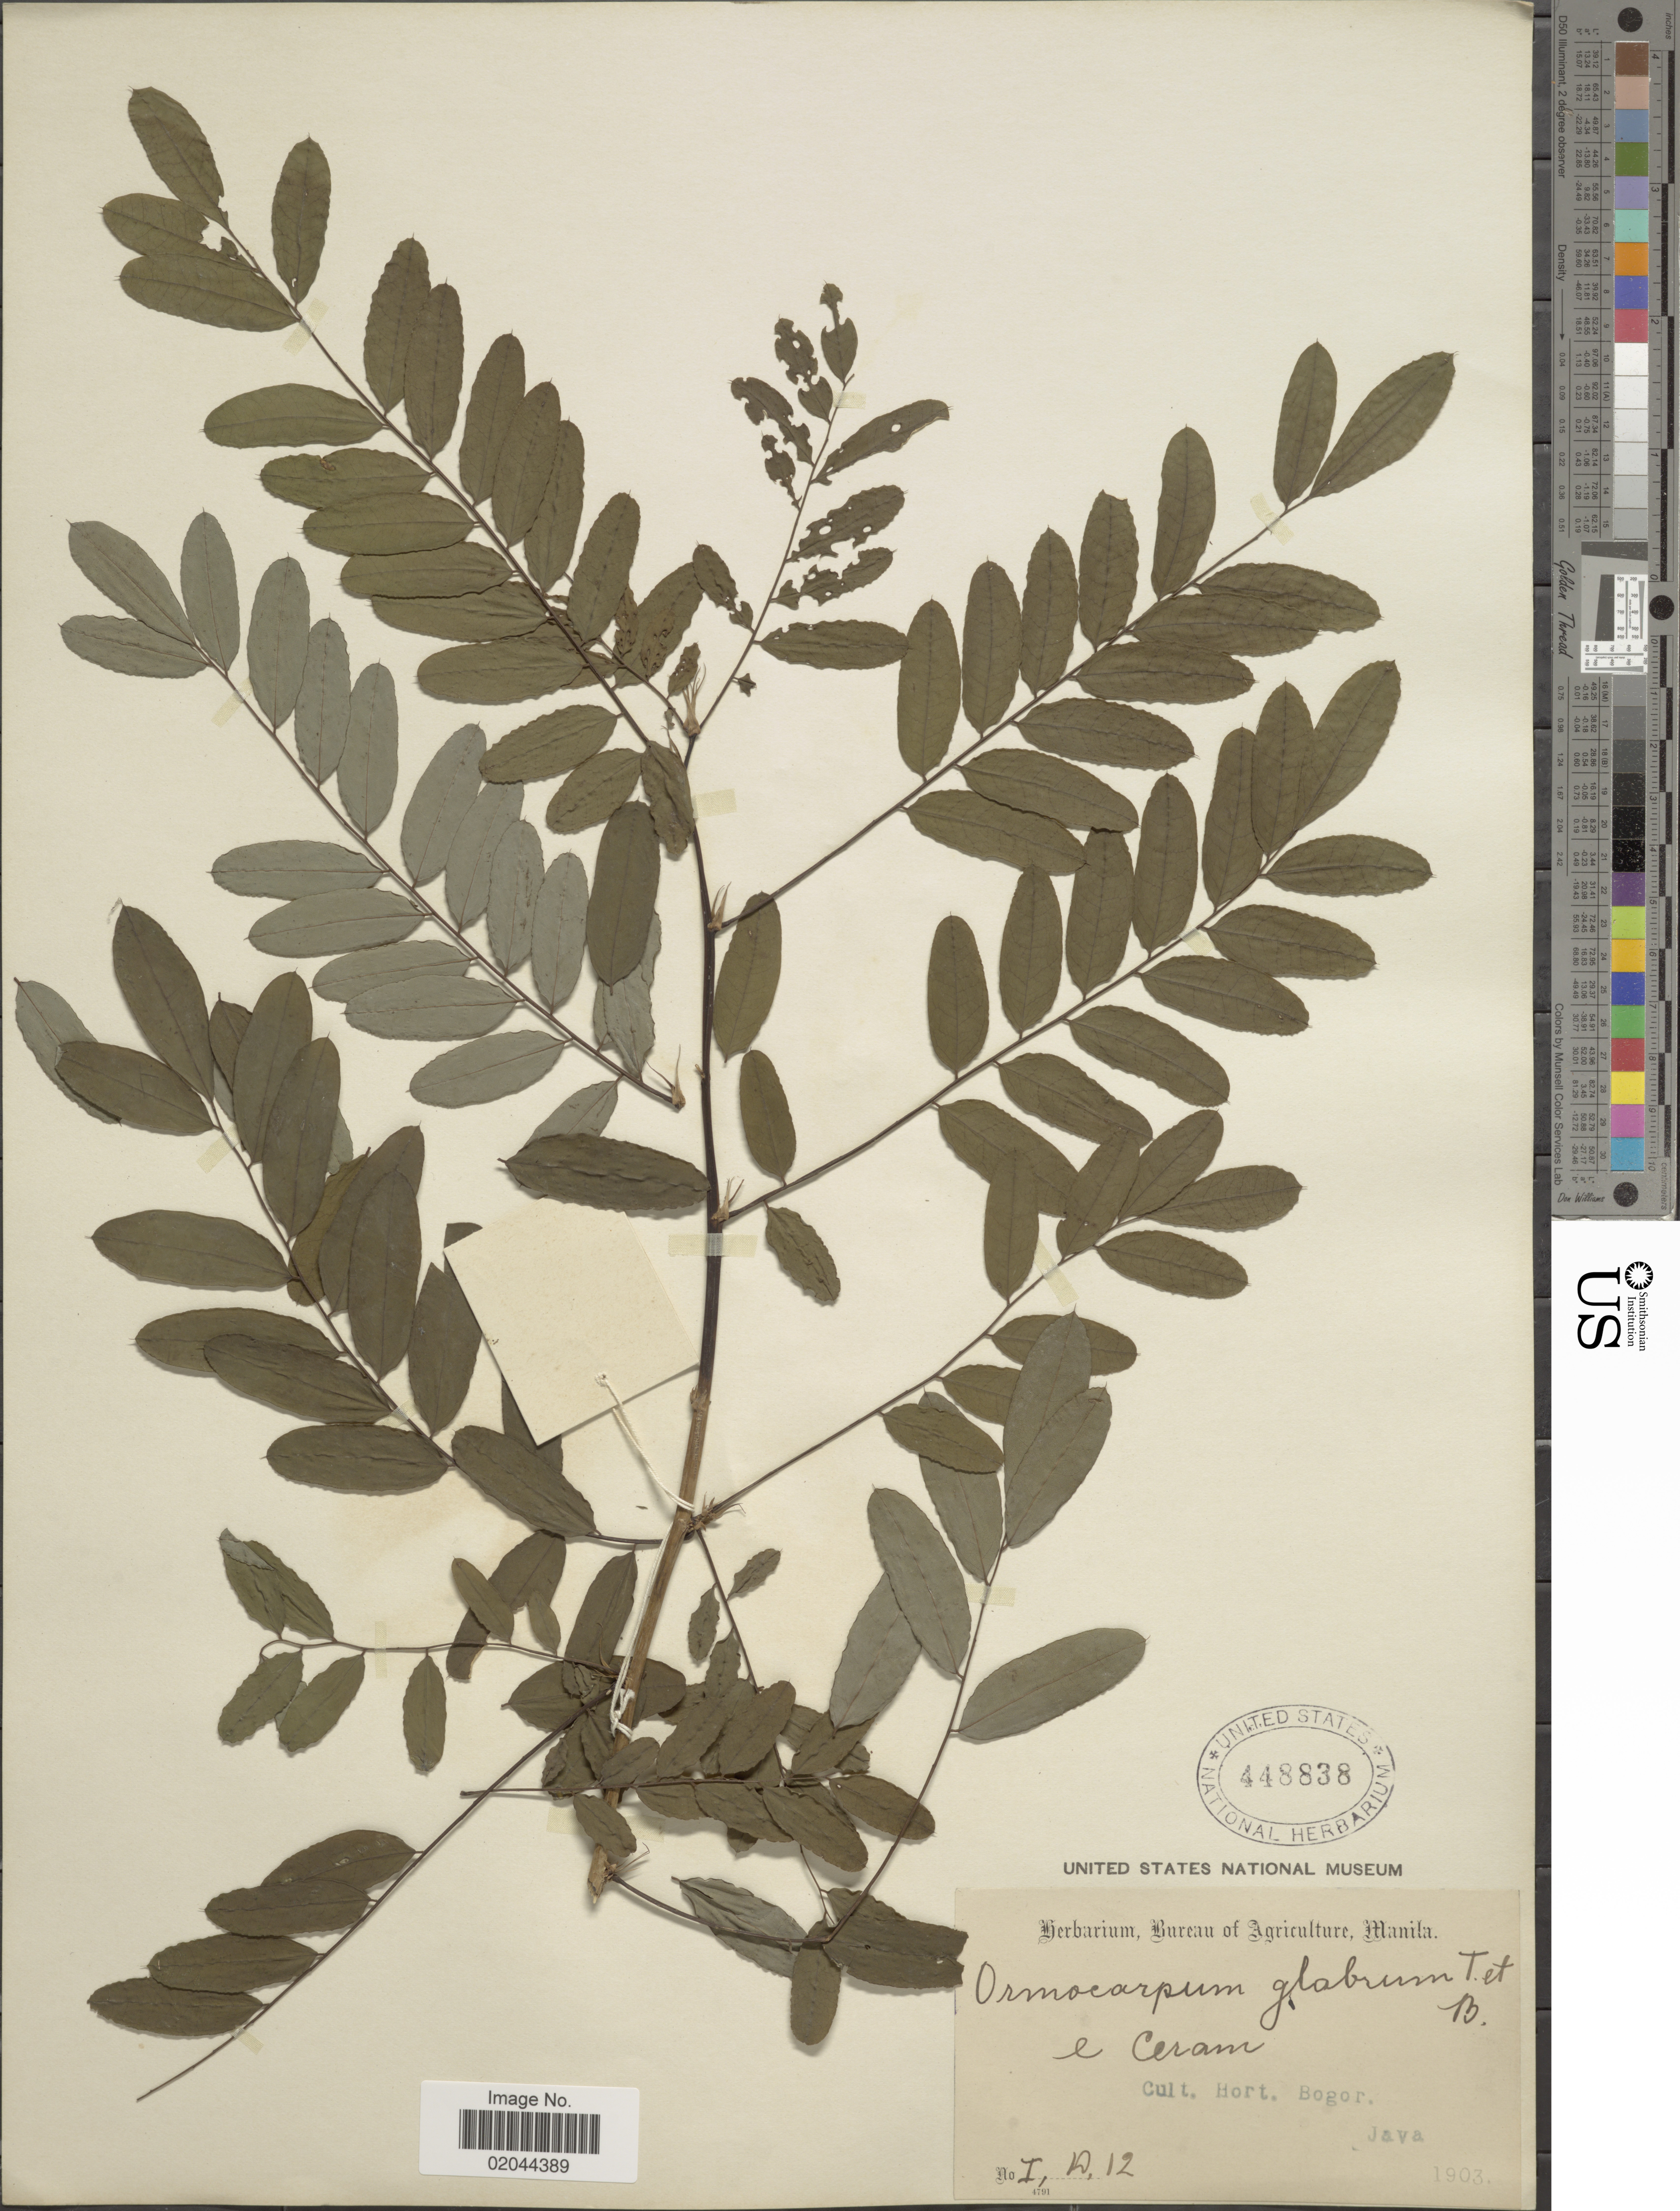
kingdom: Plantae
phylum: Tracheophyta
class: Magnoliopsida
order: Fabales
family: Fabaceae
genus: Ormocarpum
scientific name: Ormocarpum orientale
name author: (Spreng.) Merr.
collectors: ex Herb. Bur. Agric. Manila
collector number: ID12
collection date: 1903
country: Indonesia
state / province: Java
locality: Cult. Hort. Bogor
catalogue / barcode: US 448838